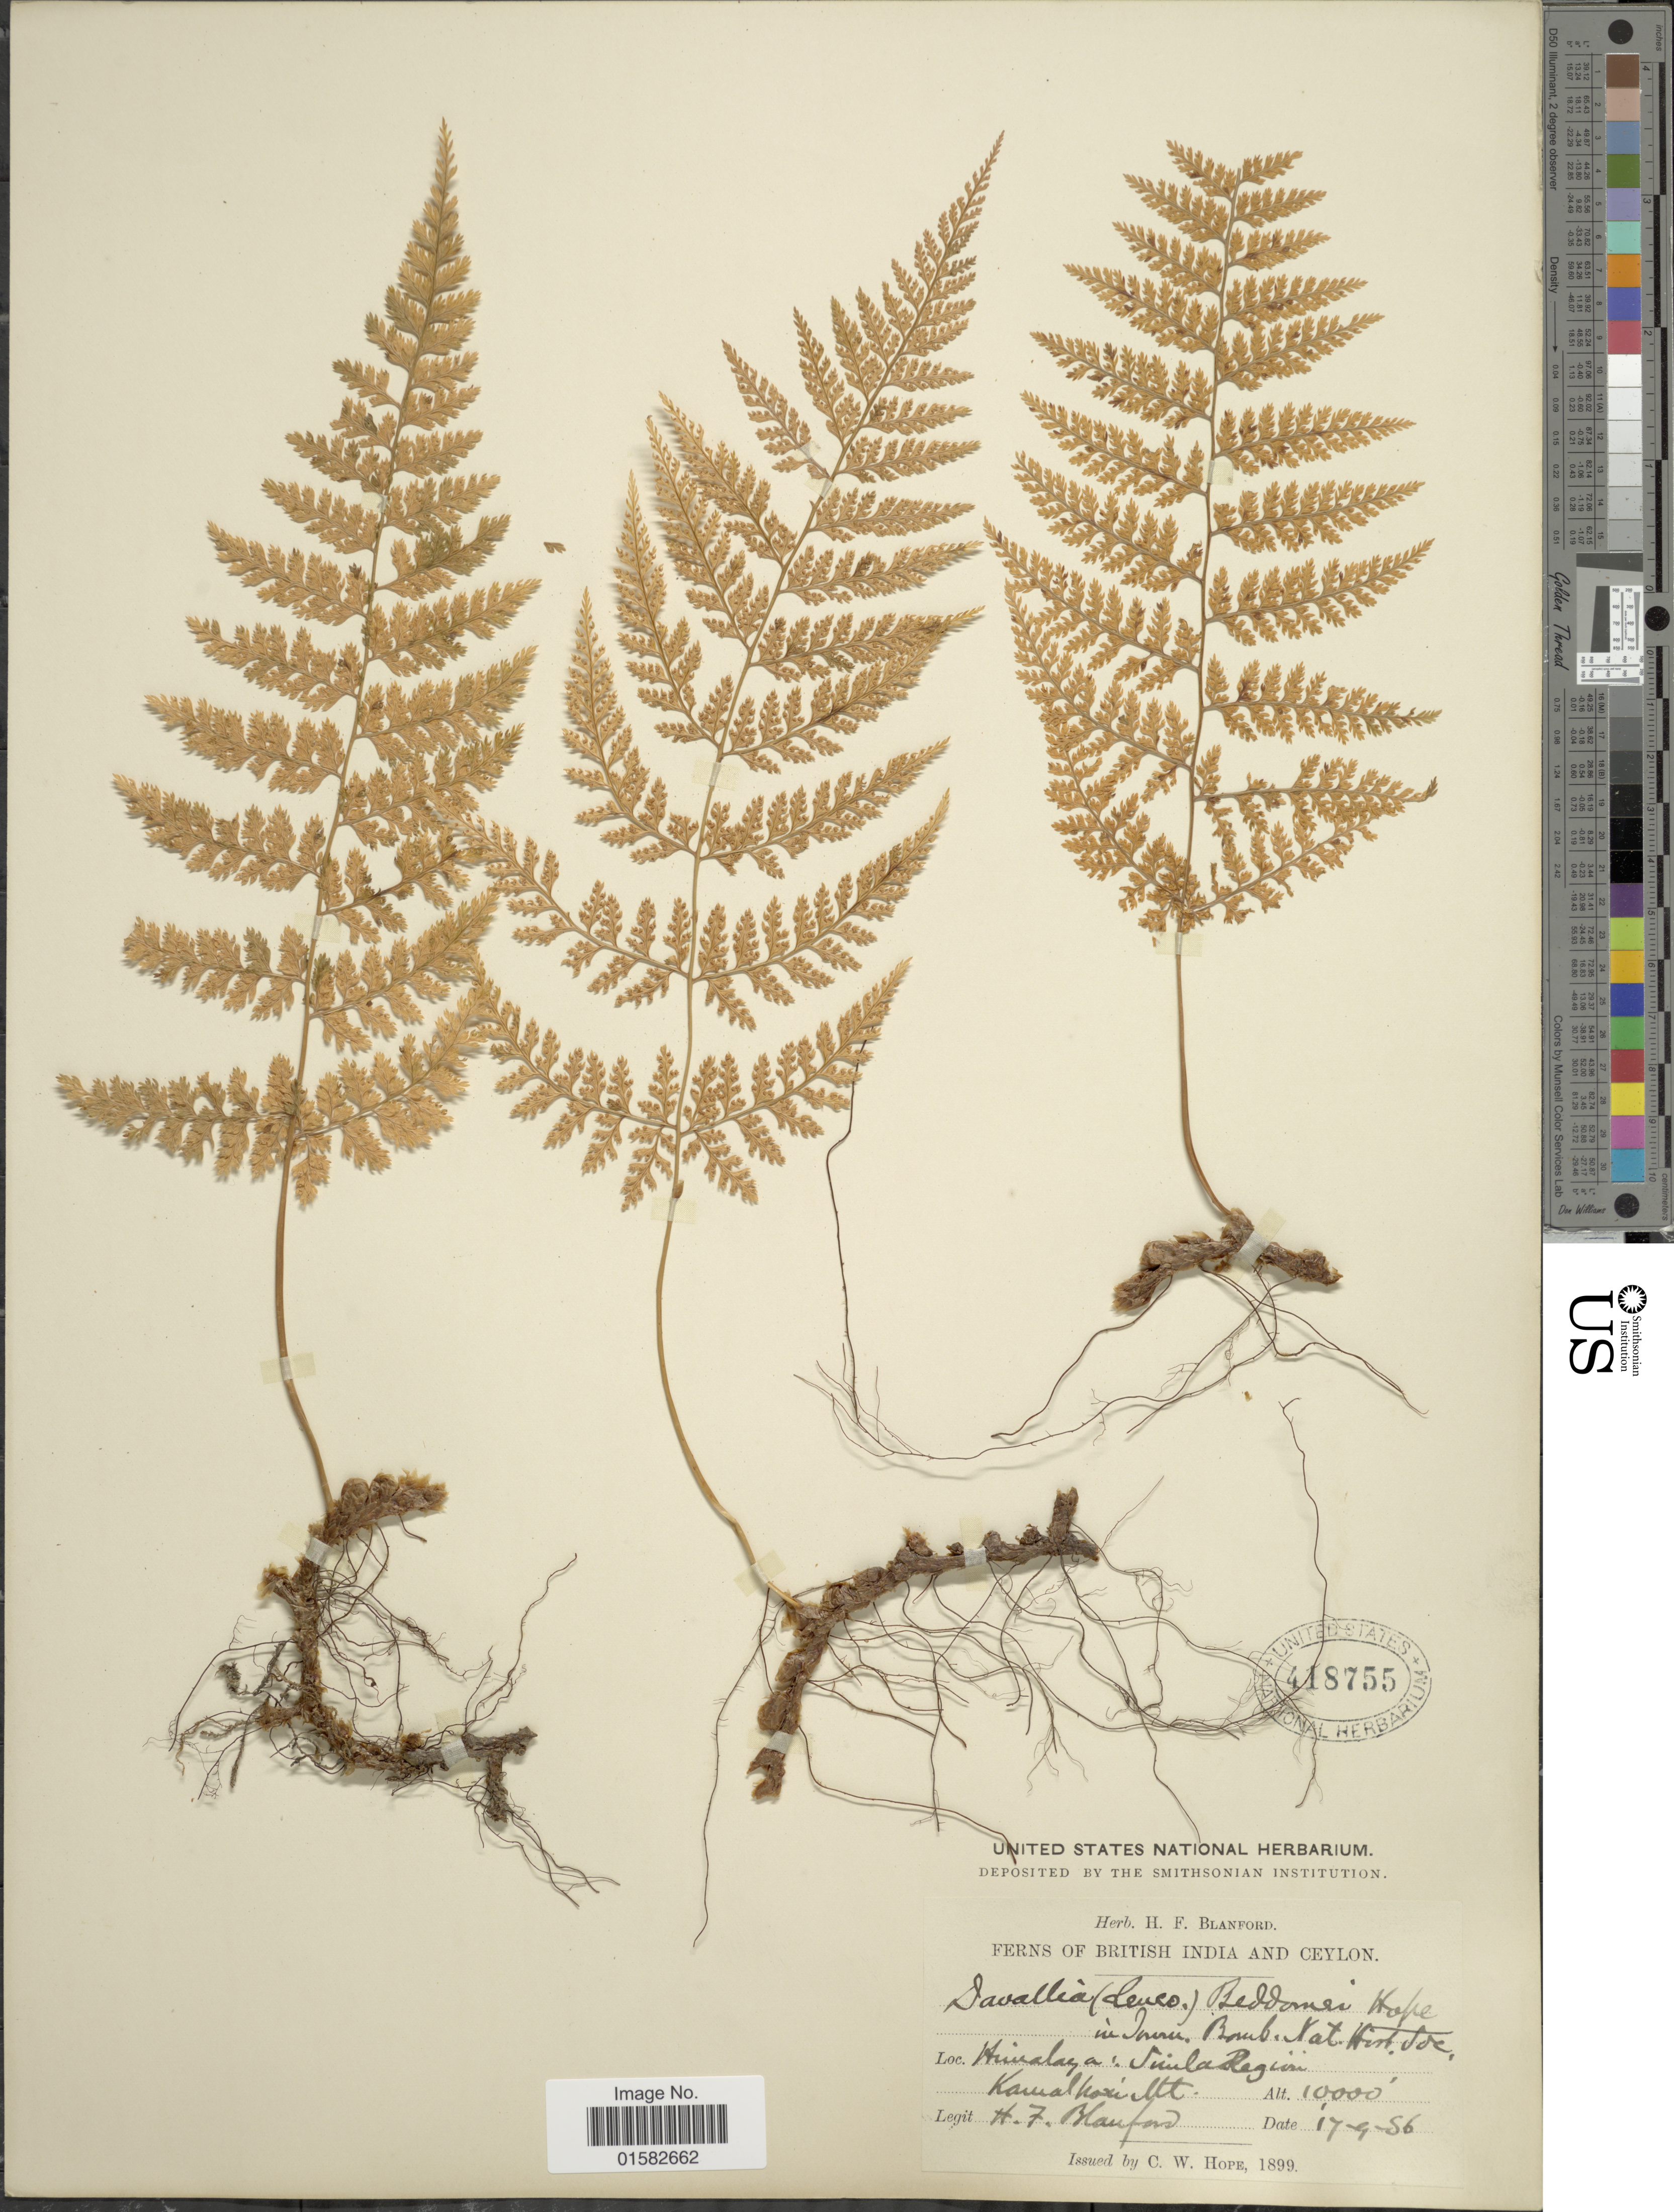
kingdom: Plantae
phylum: Tracheophyta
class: Polypodiopsida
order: Polypodiales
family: Davalliaceae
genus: Davallia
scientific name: Davallia beddomei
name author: C. Hope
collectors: H. Blanford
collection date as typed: Transcribed d/m/y: 17/9/56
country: India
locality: British India and Ceylon, Himalaya, Simla Region, Kamalhori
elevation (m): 3048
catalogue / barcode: US 418755